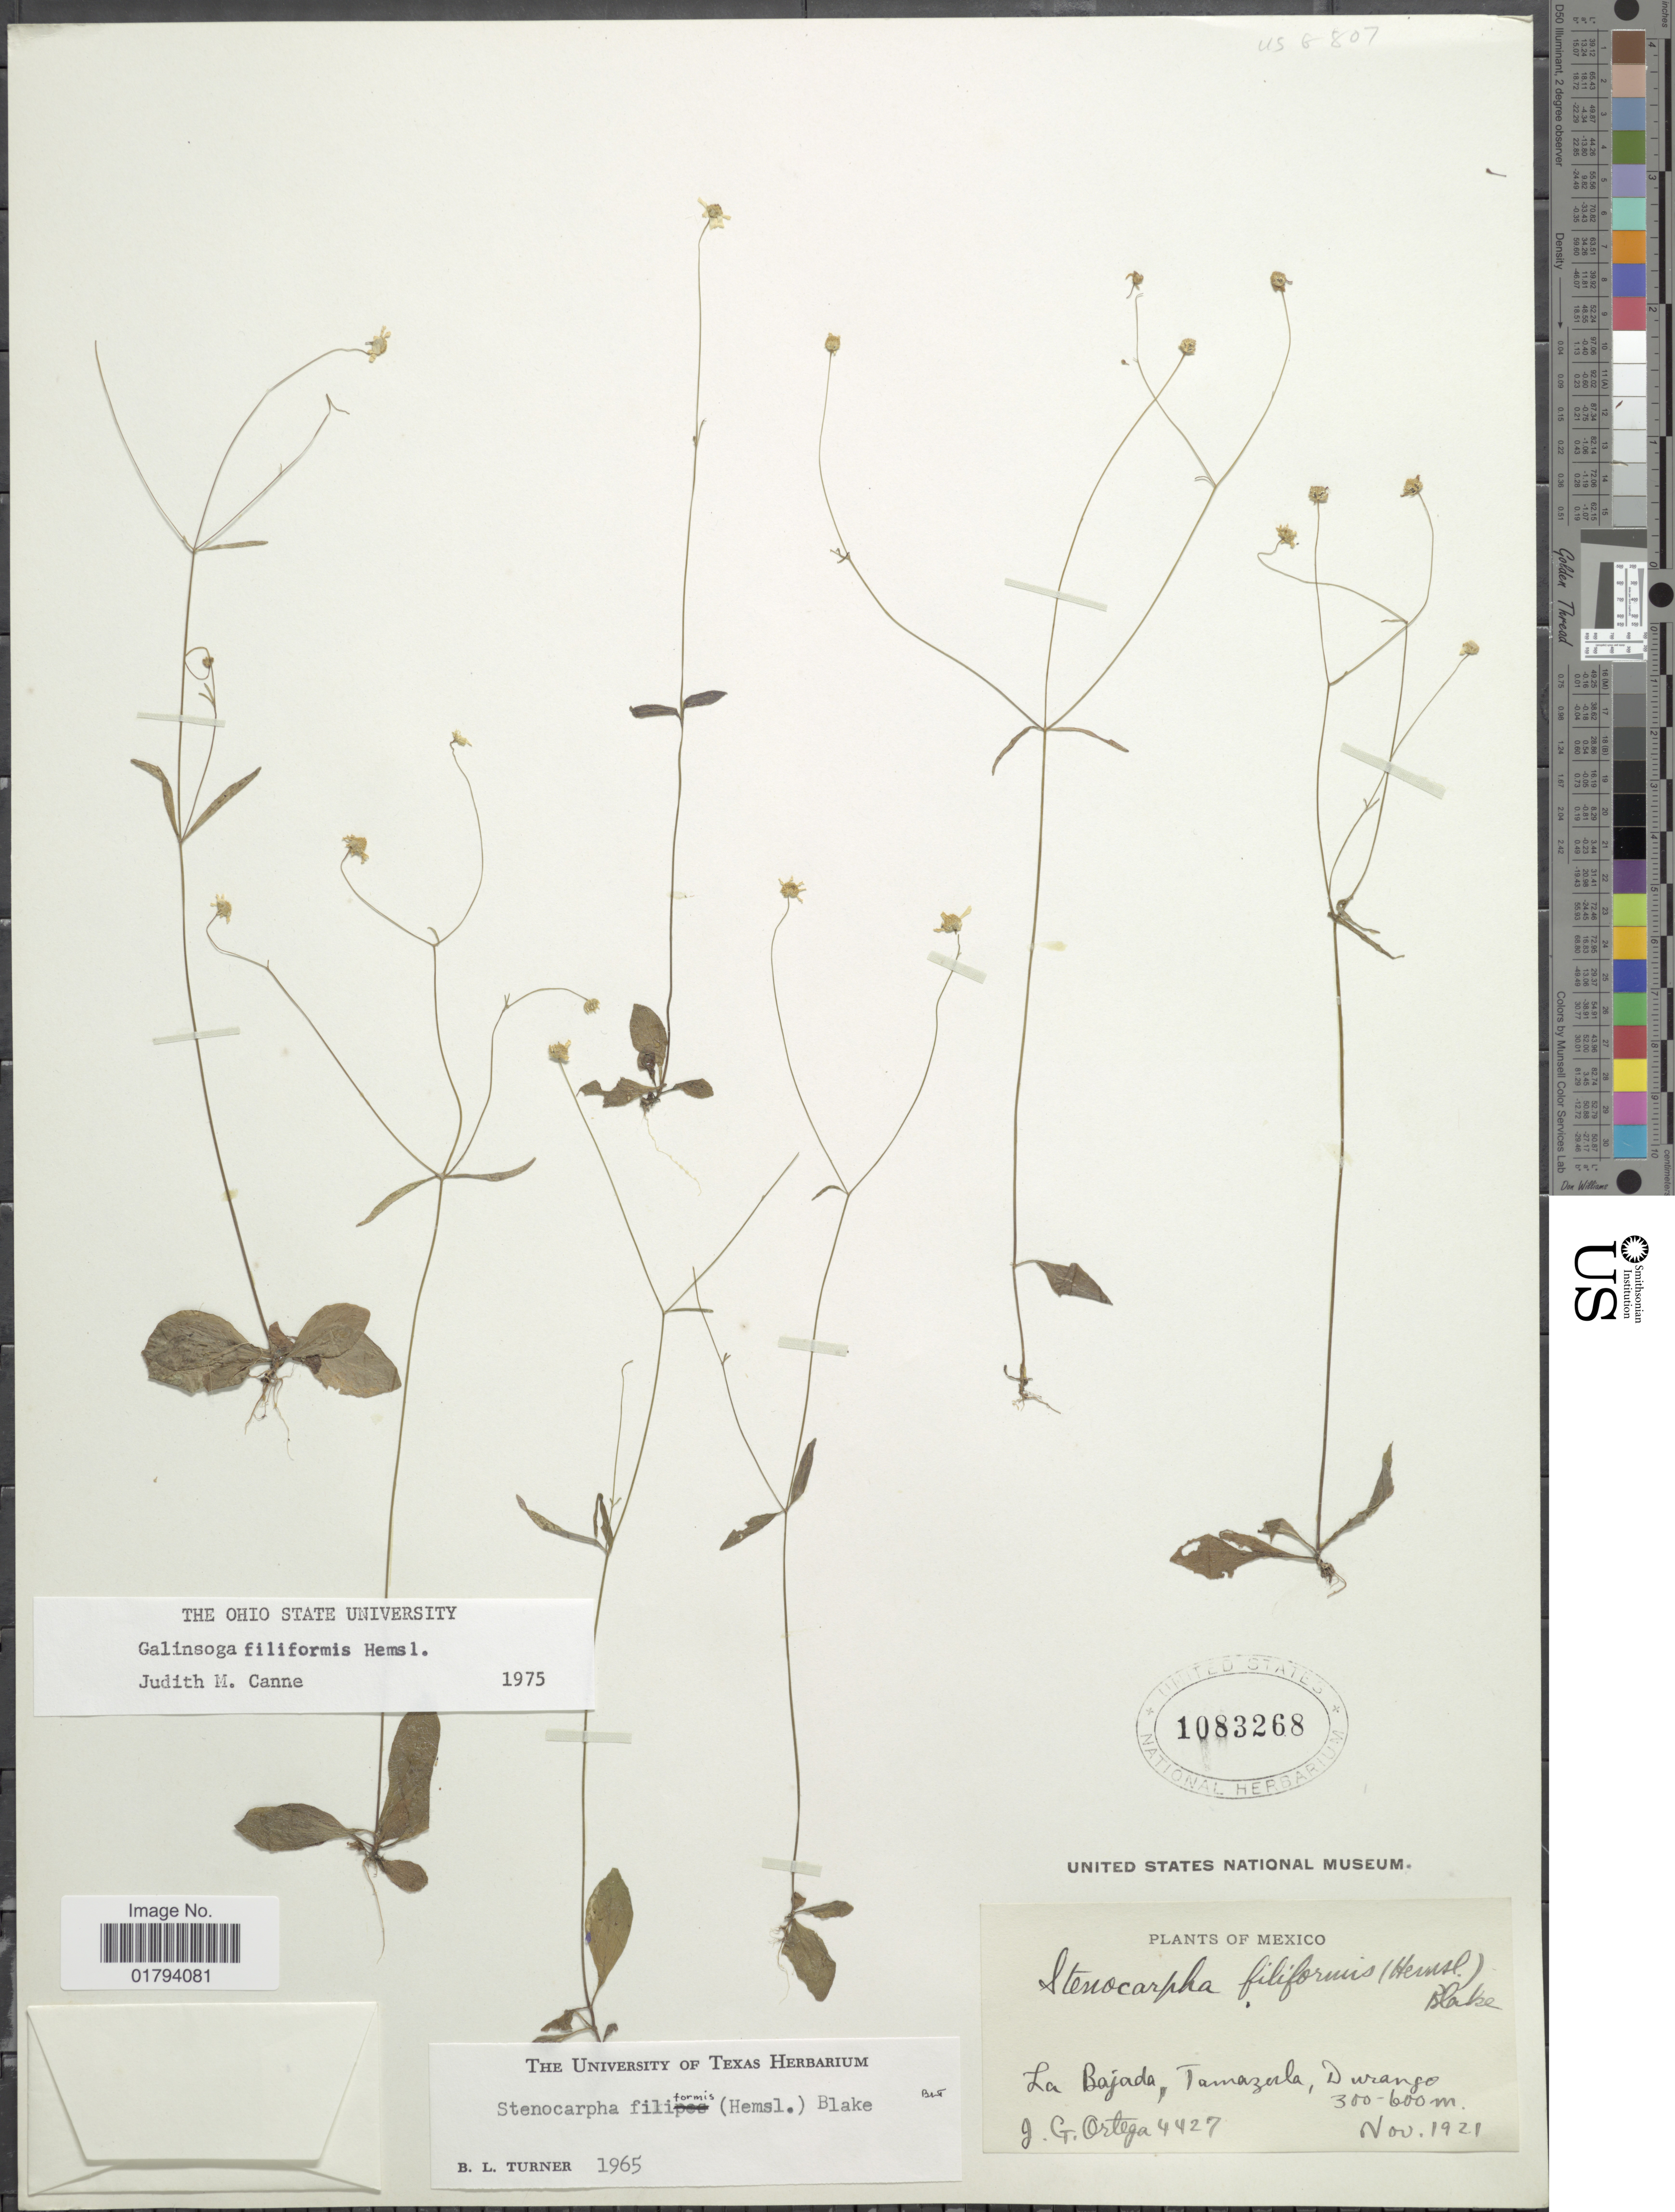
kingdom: Plantae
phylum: Tracheophyta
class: Magnoliopsida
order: Asterales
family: Asteraceae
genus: Galinsoga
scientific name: Galinsoga filiformis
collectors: J. Ortega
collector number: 4427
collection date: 1921-11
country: Mexico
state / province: Durango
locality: La Bajada, Tamazula.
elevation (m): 300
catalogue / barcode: US 1083268